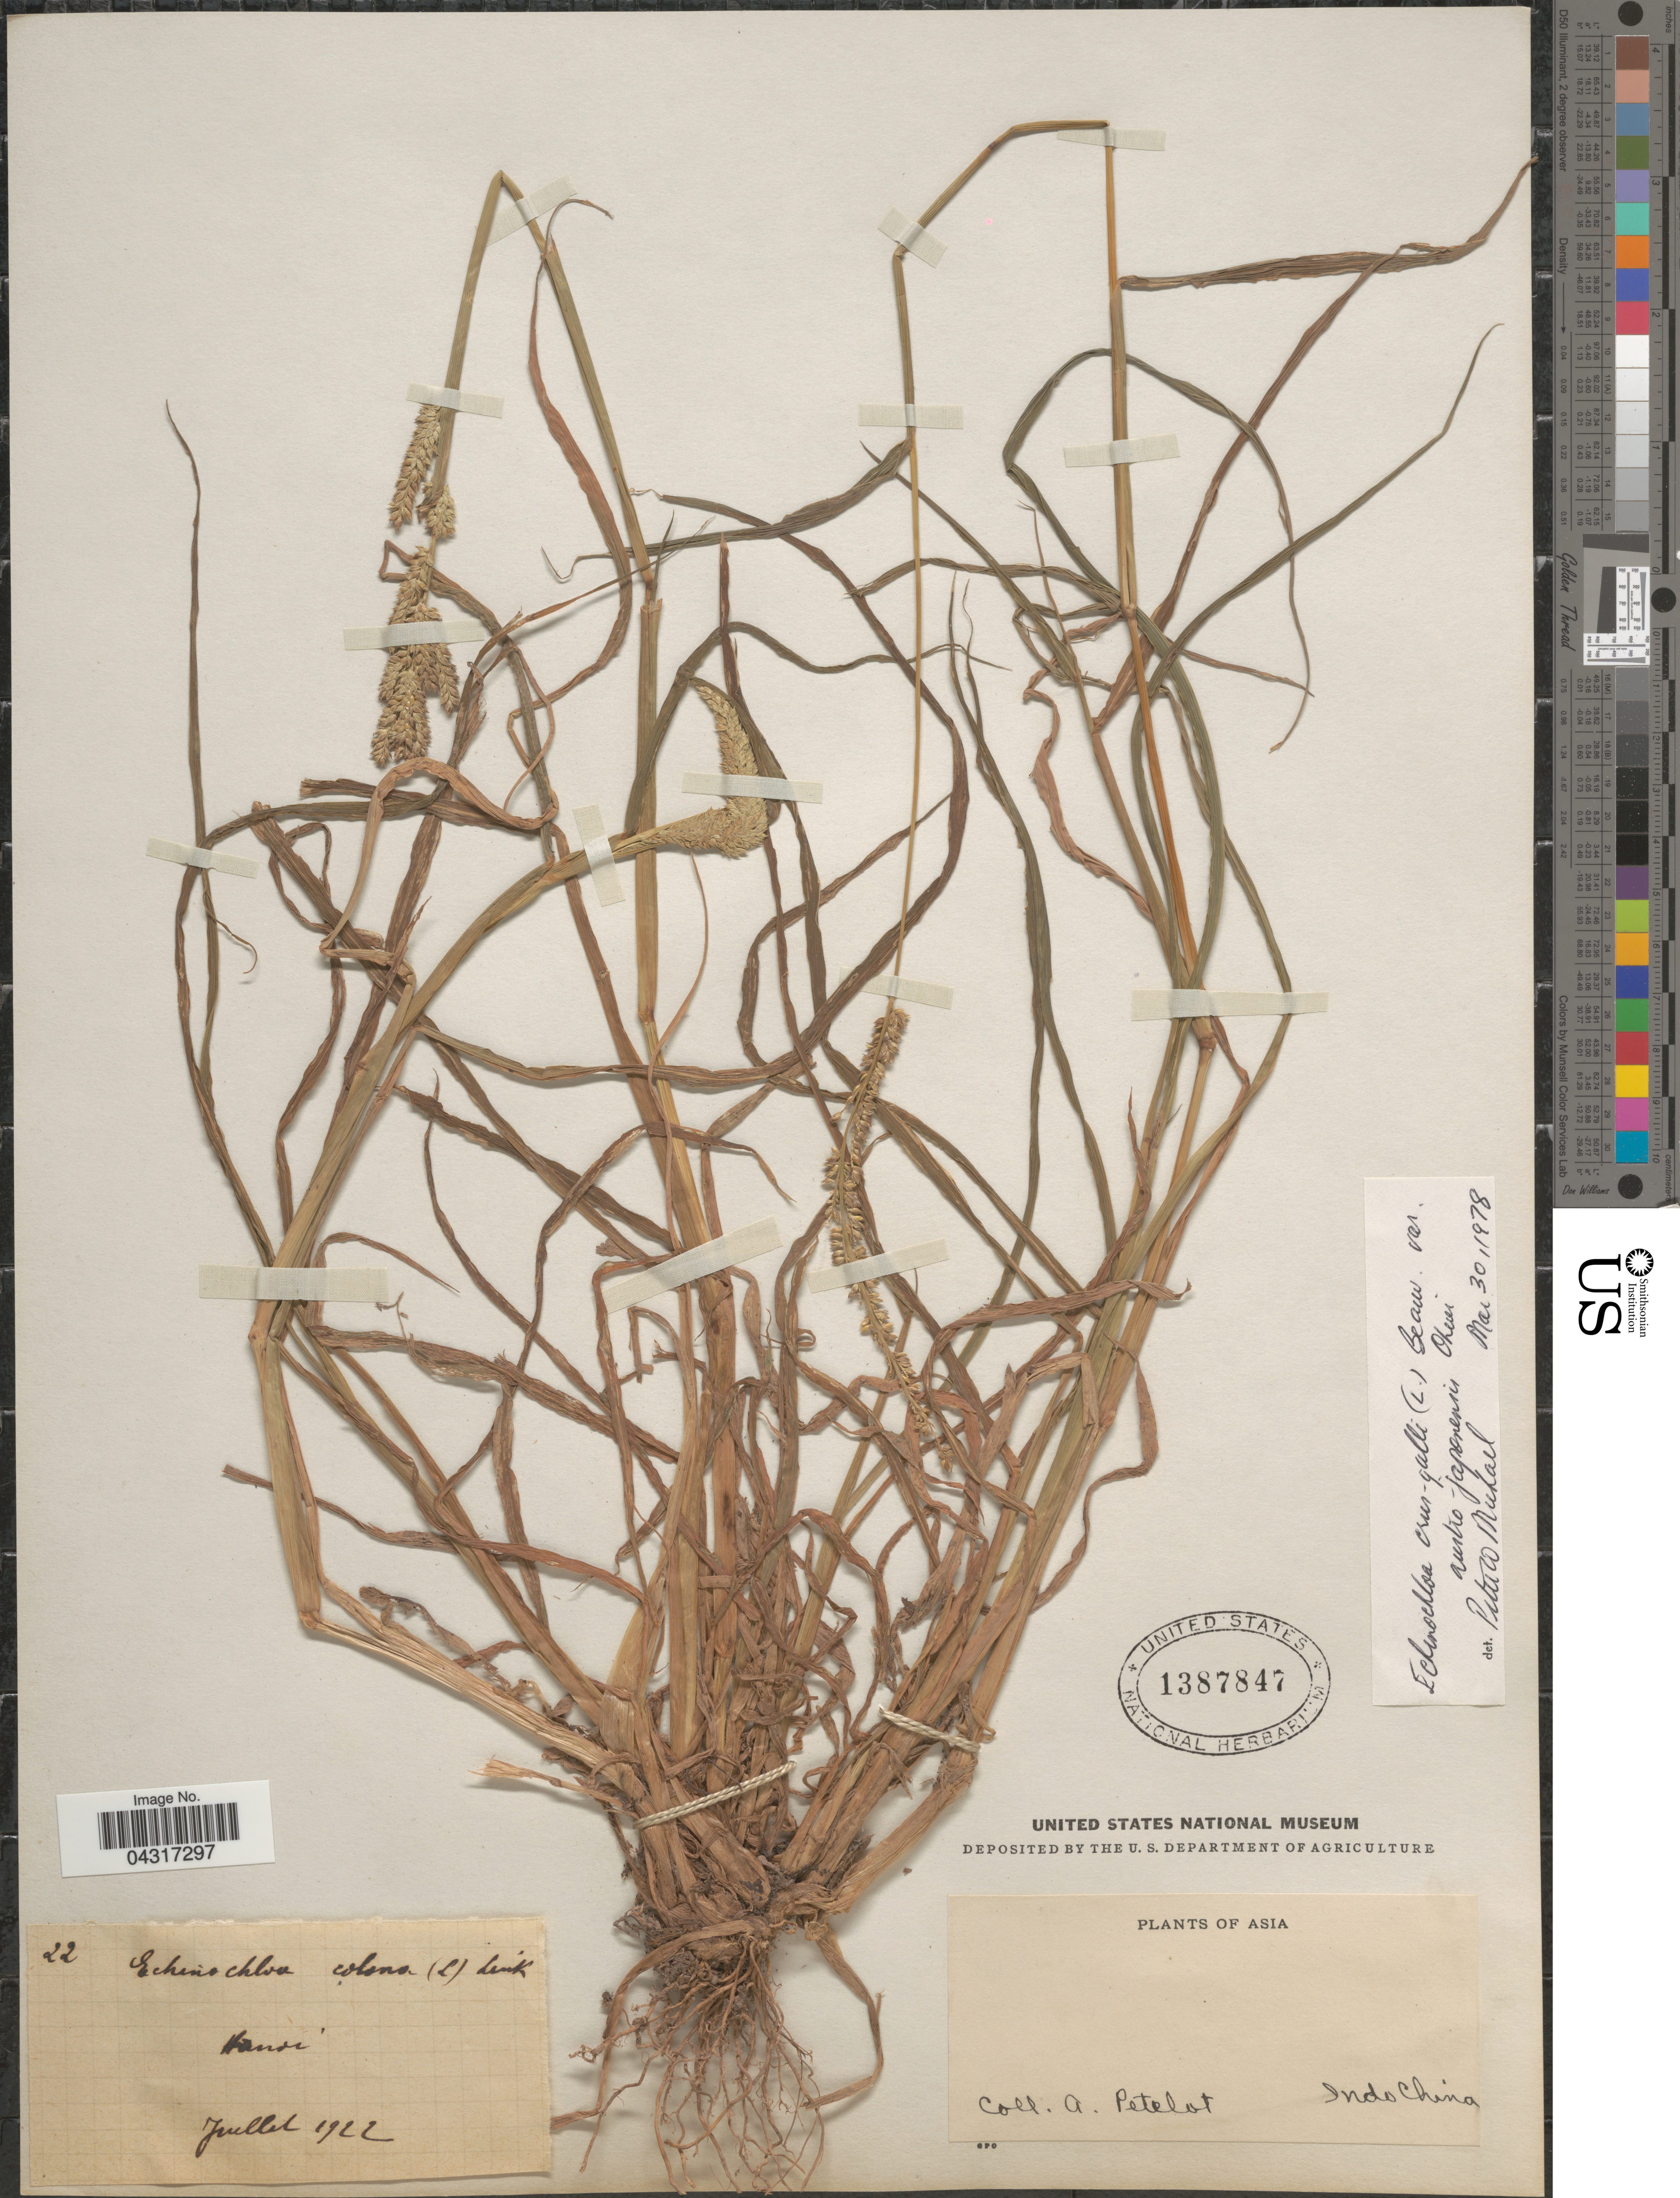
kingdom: Plantae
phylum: Tracheophyta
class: Liliopsida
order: Poales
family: Poaceae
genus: Echinochloa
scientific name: Echinochloa crus-galli var. austrojaponensis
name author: Ohwi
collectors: A. Petelot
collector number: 22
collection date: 1922-07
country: Vietnam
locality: Hanoi. Indo-China.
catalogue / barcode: US 1387847